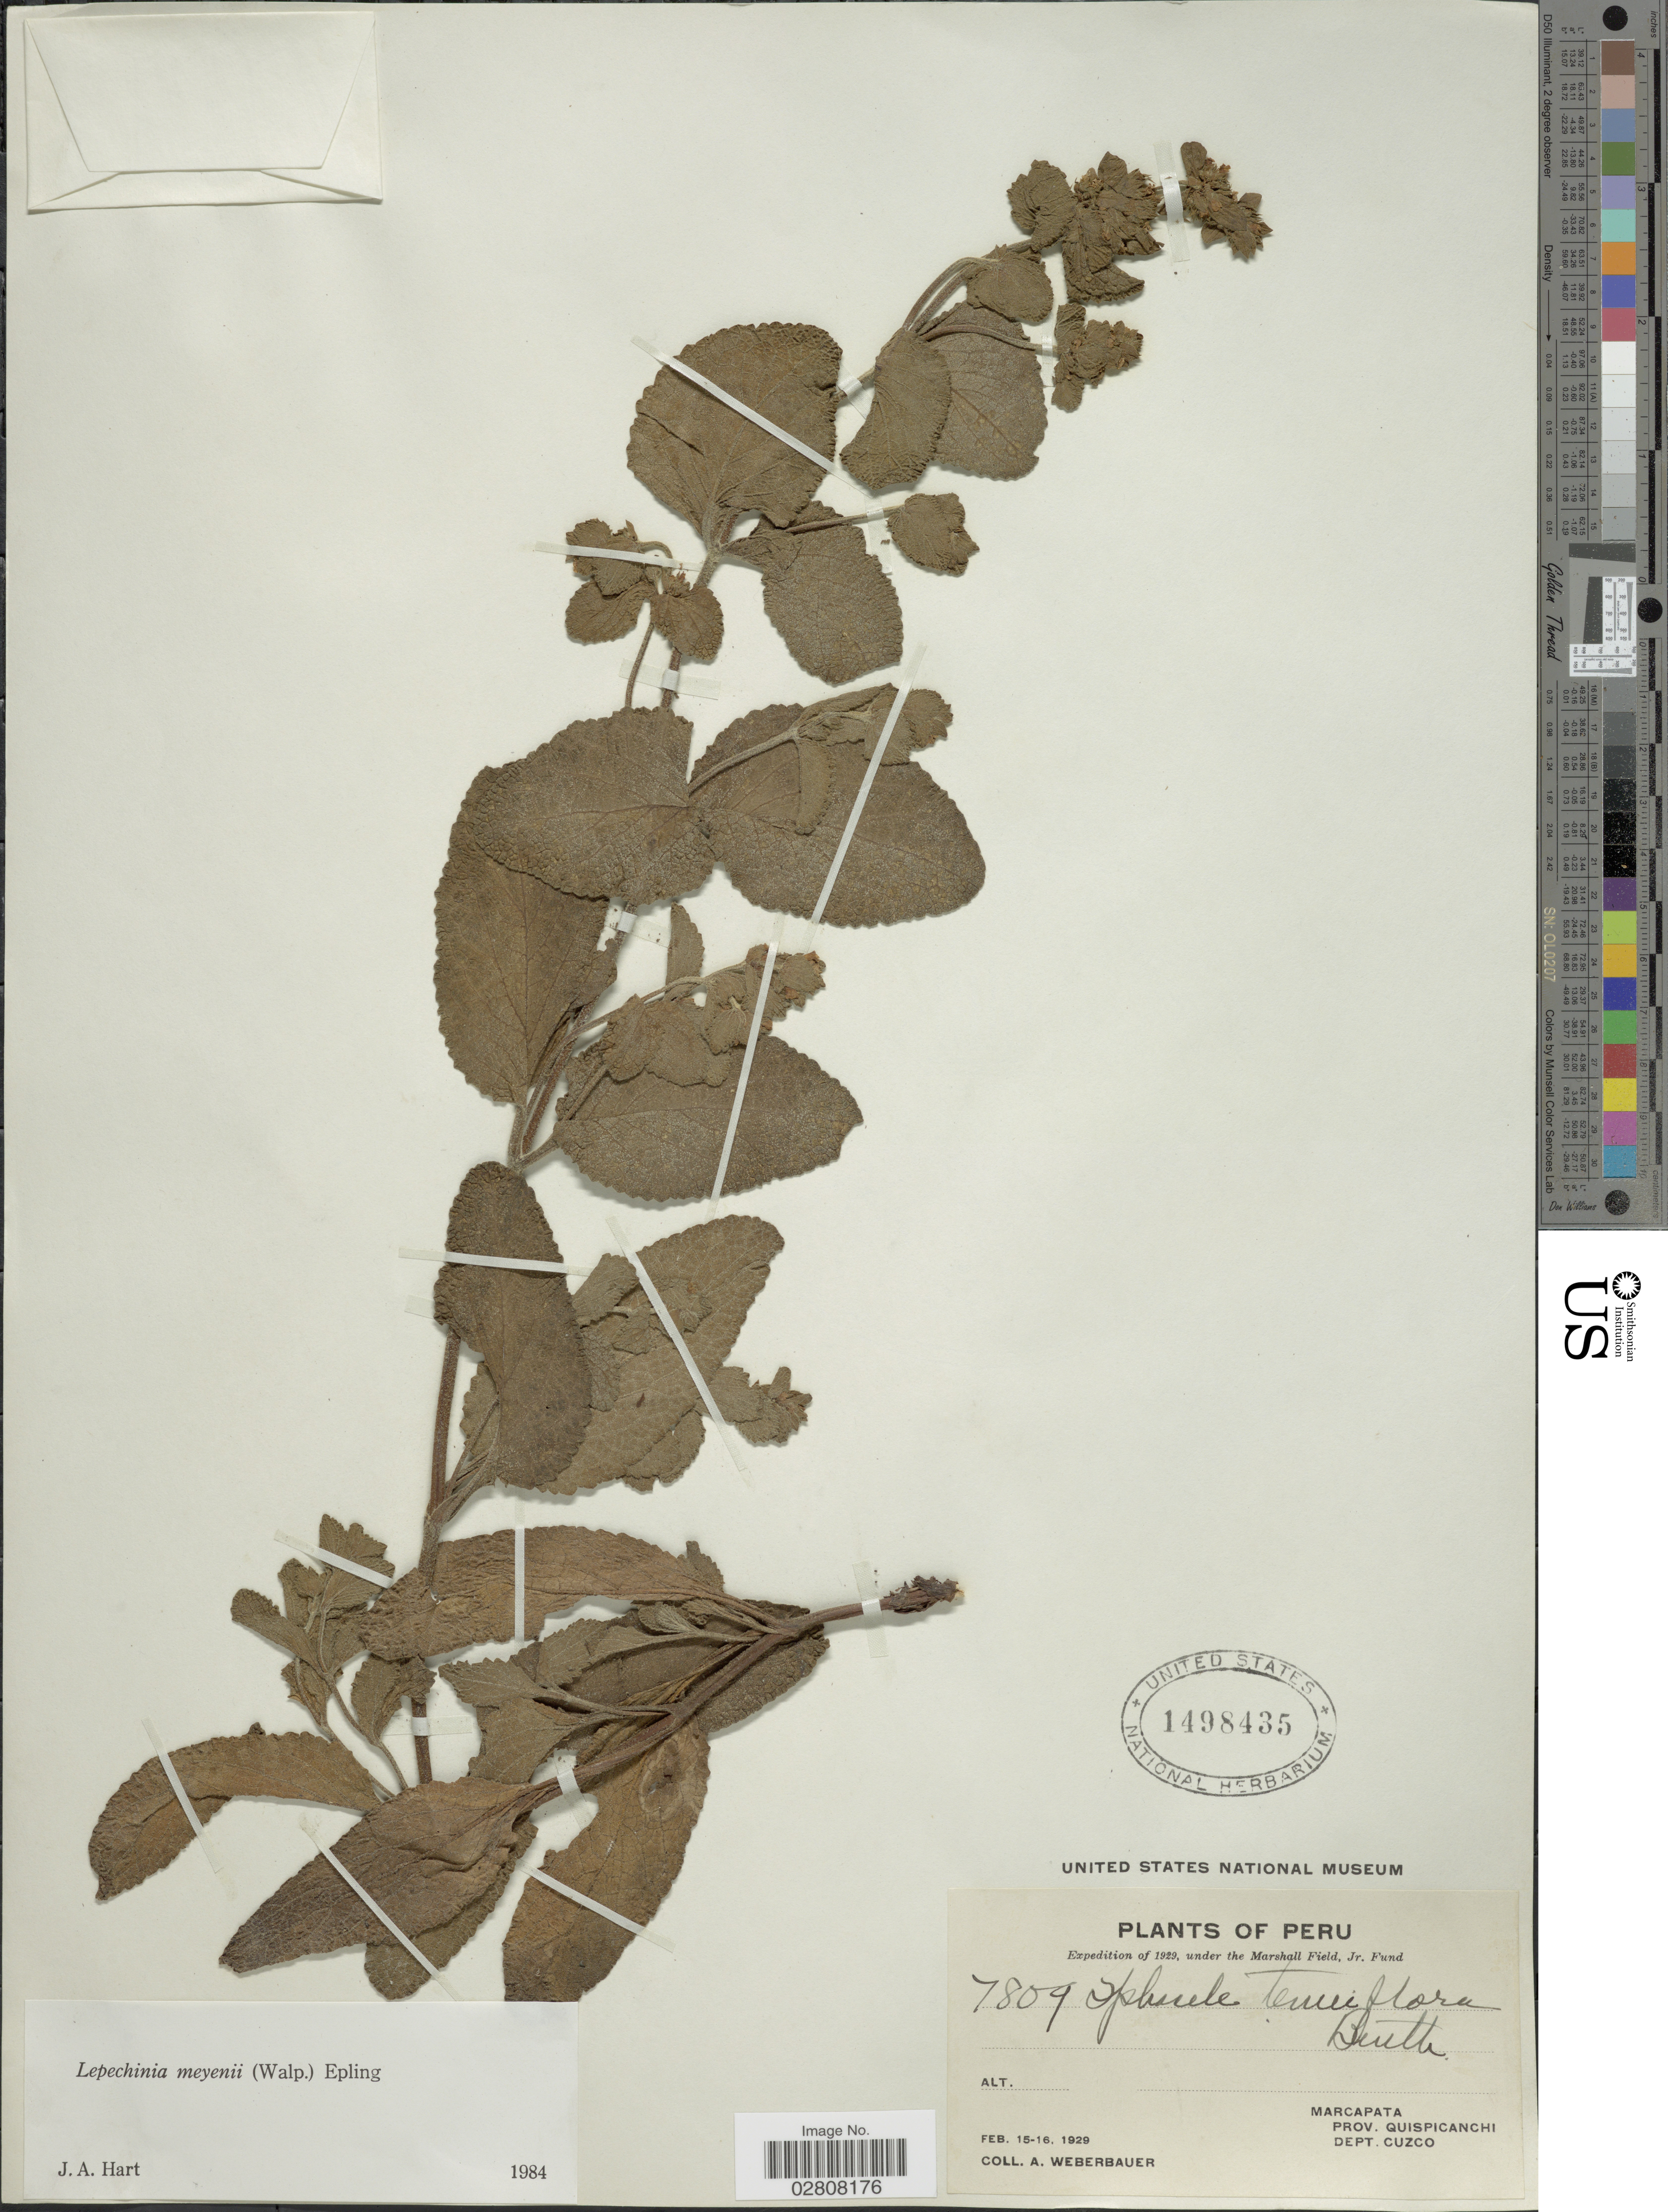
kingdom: Plantae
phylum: Tracheophyta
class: Magnoliopsida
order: Lamiales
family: Lamiaceae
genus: Lepechinia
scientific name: Lepechinia meyenii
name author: (Walp.) Epling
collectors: A. Weberbauer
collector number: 7809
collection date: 1929-02-15/1929-02-16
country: Peru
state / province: Cusco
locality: Marcapata, Prov. Quispicanchia, Dept. Cuzco.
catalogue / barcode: US 1498435